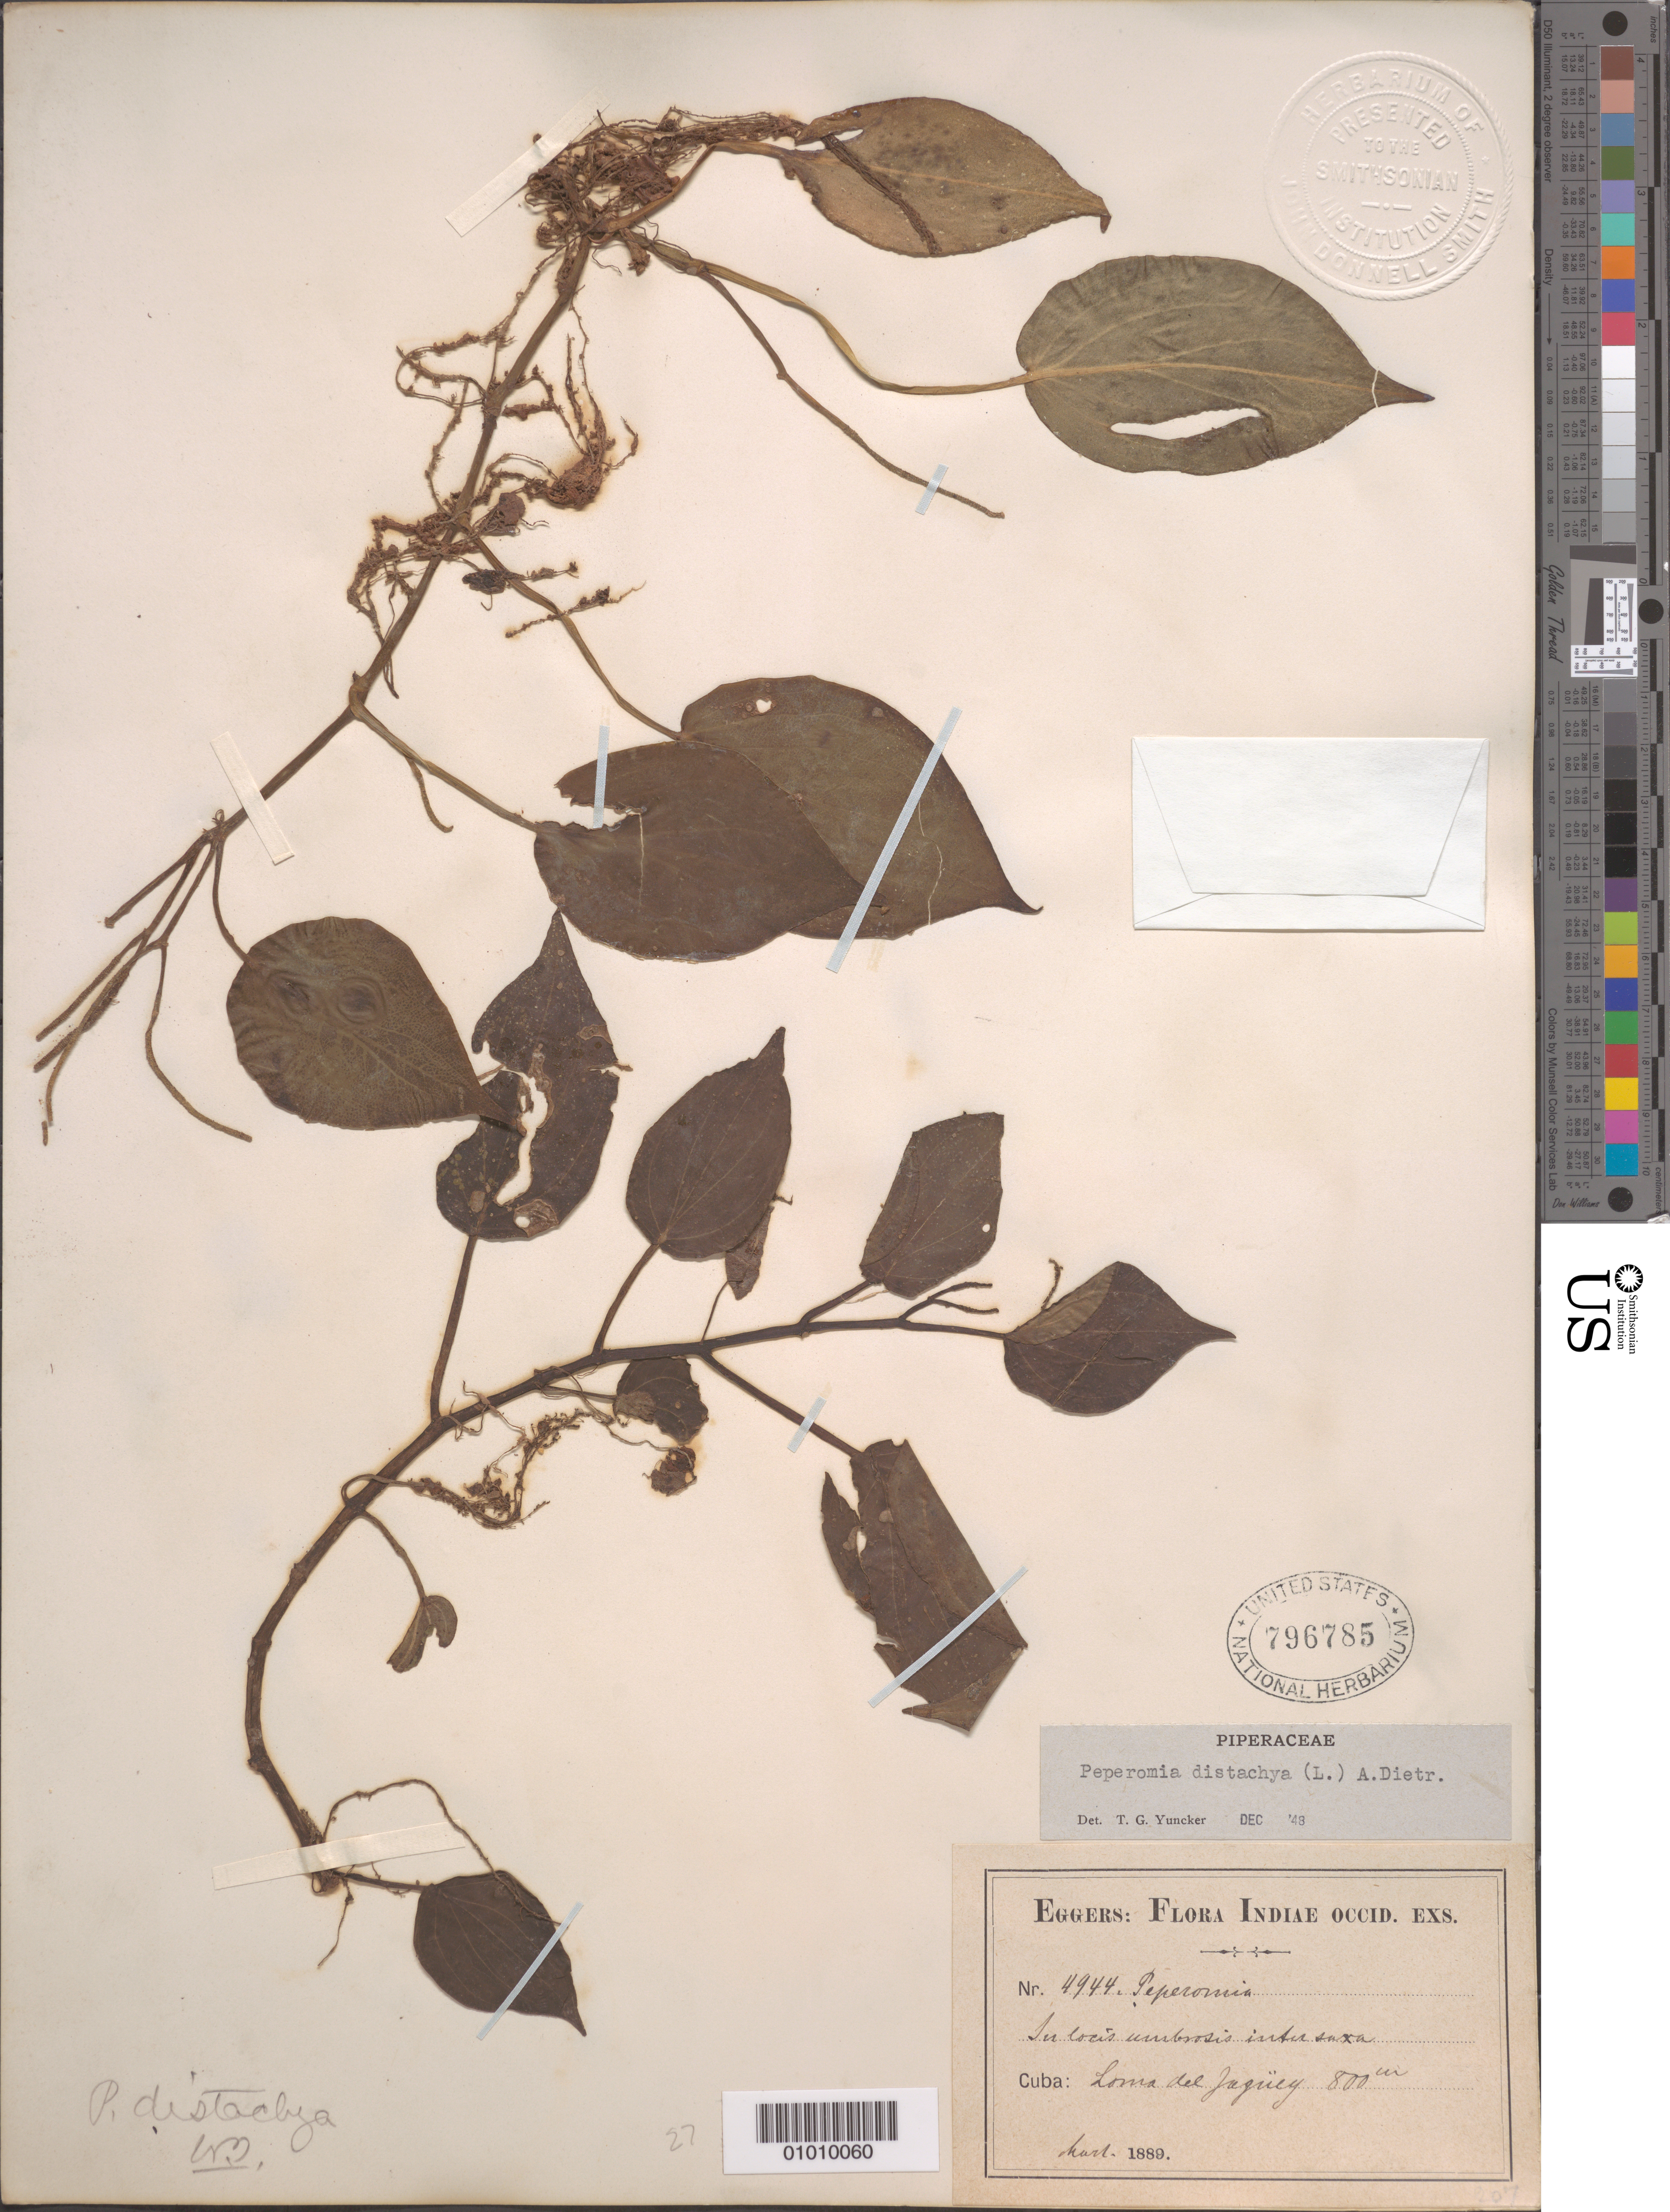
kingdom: Plantae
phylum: Tracheophyta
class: Magnoliopsida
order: Piperales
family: Piperaceae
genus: Peperomia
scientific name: Peperomia distachya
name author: (L.) A. Dietr.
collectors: H. F. A. von Eggers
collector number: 4944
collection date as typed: Mar 1889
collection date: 1889-03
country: Cuba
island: Cuba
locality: Loma del Jaquey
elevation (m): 800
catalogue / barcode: US 796785